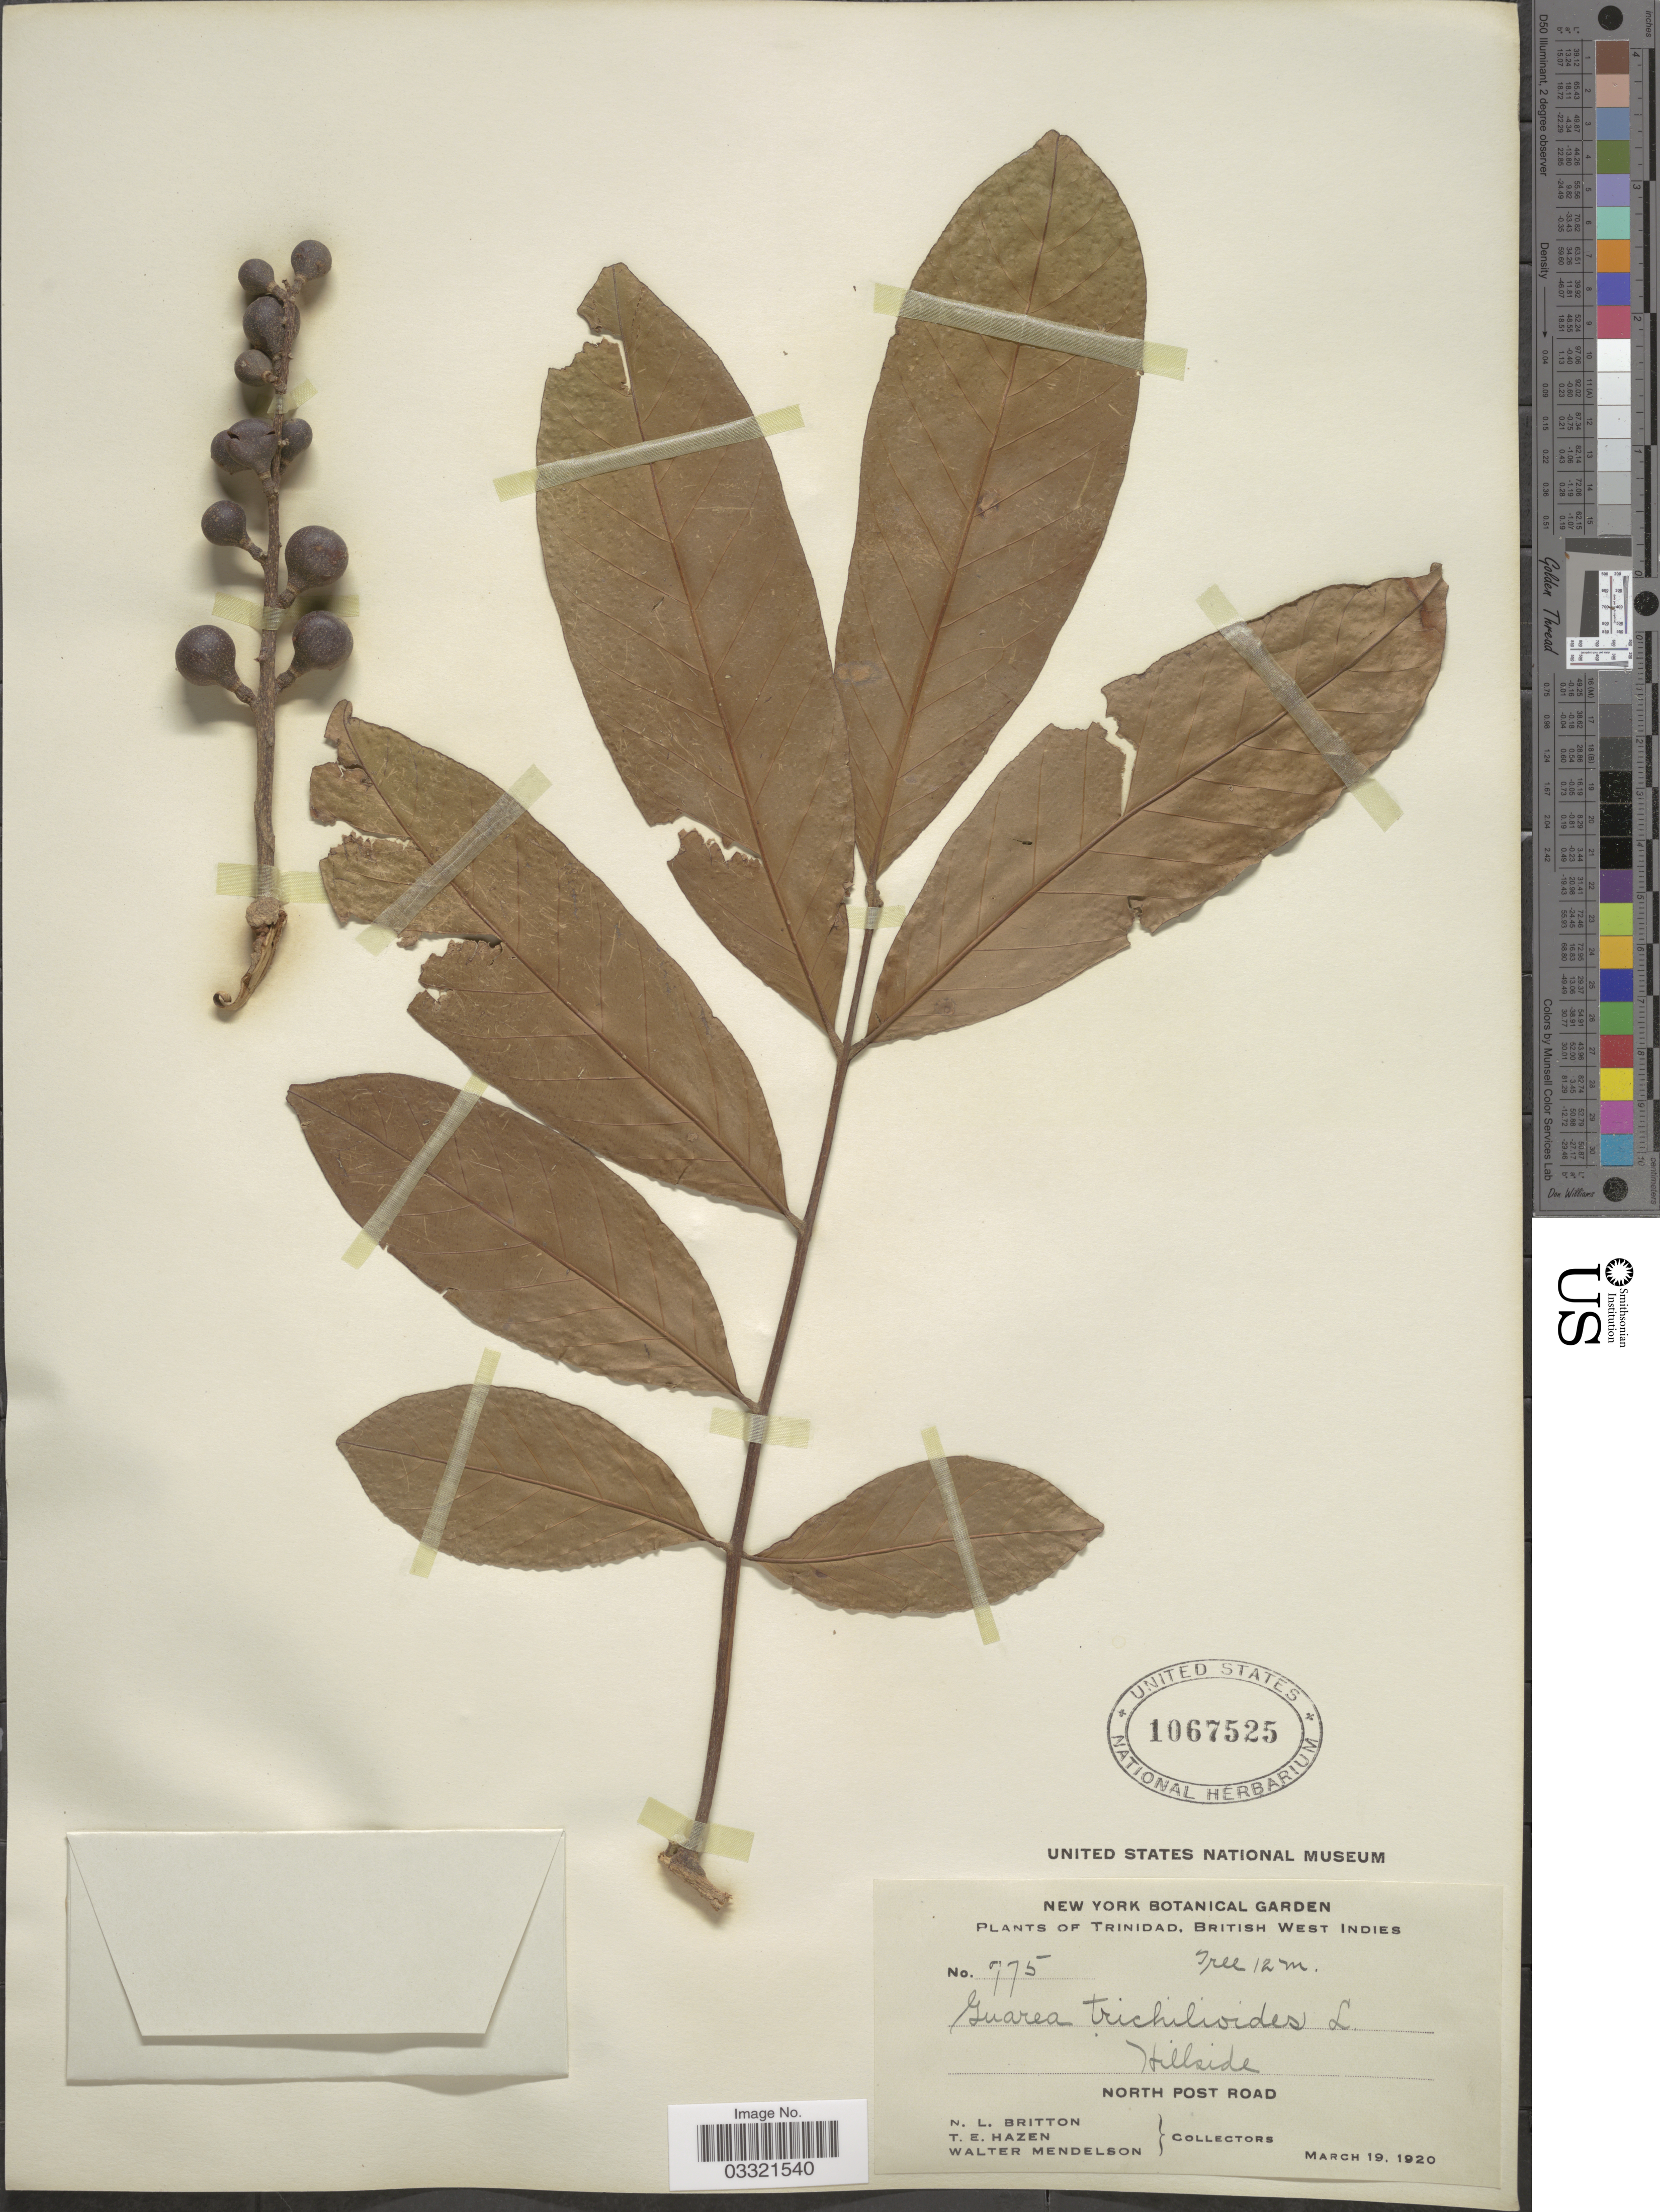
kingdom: Plantae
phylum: Tracheophyta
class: Magnoliopsida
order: Sapindales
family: Meliaceae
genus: Guarea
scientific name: Guarea guidonia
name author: (L.) Sleumer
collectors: N. Britton, T. E. Hazen & W. Mendelson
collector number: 775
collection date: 1920-03-19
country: Trinidad and Tobago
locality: Trinidad, British West Indies. North Post Road.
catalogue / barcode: US 1067525